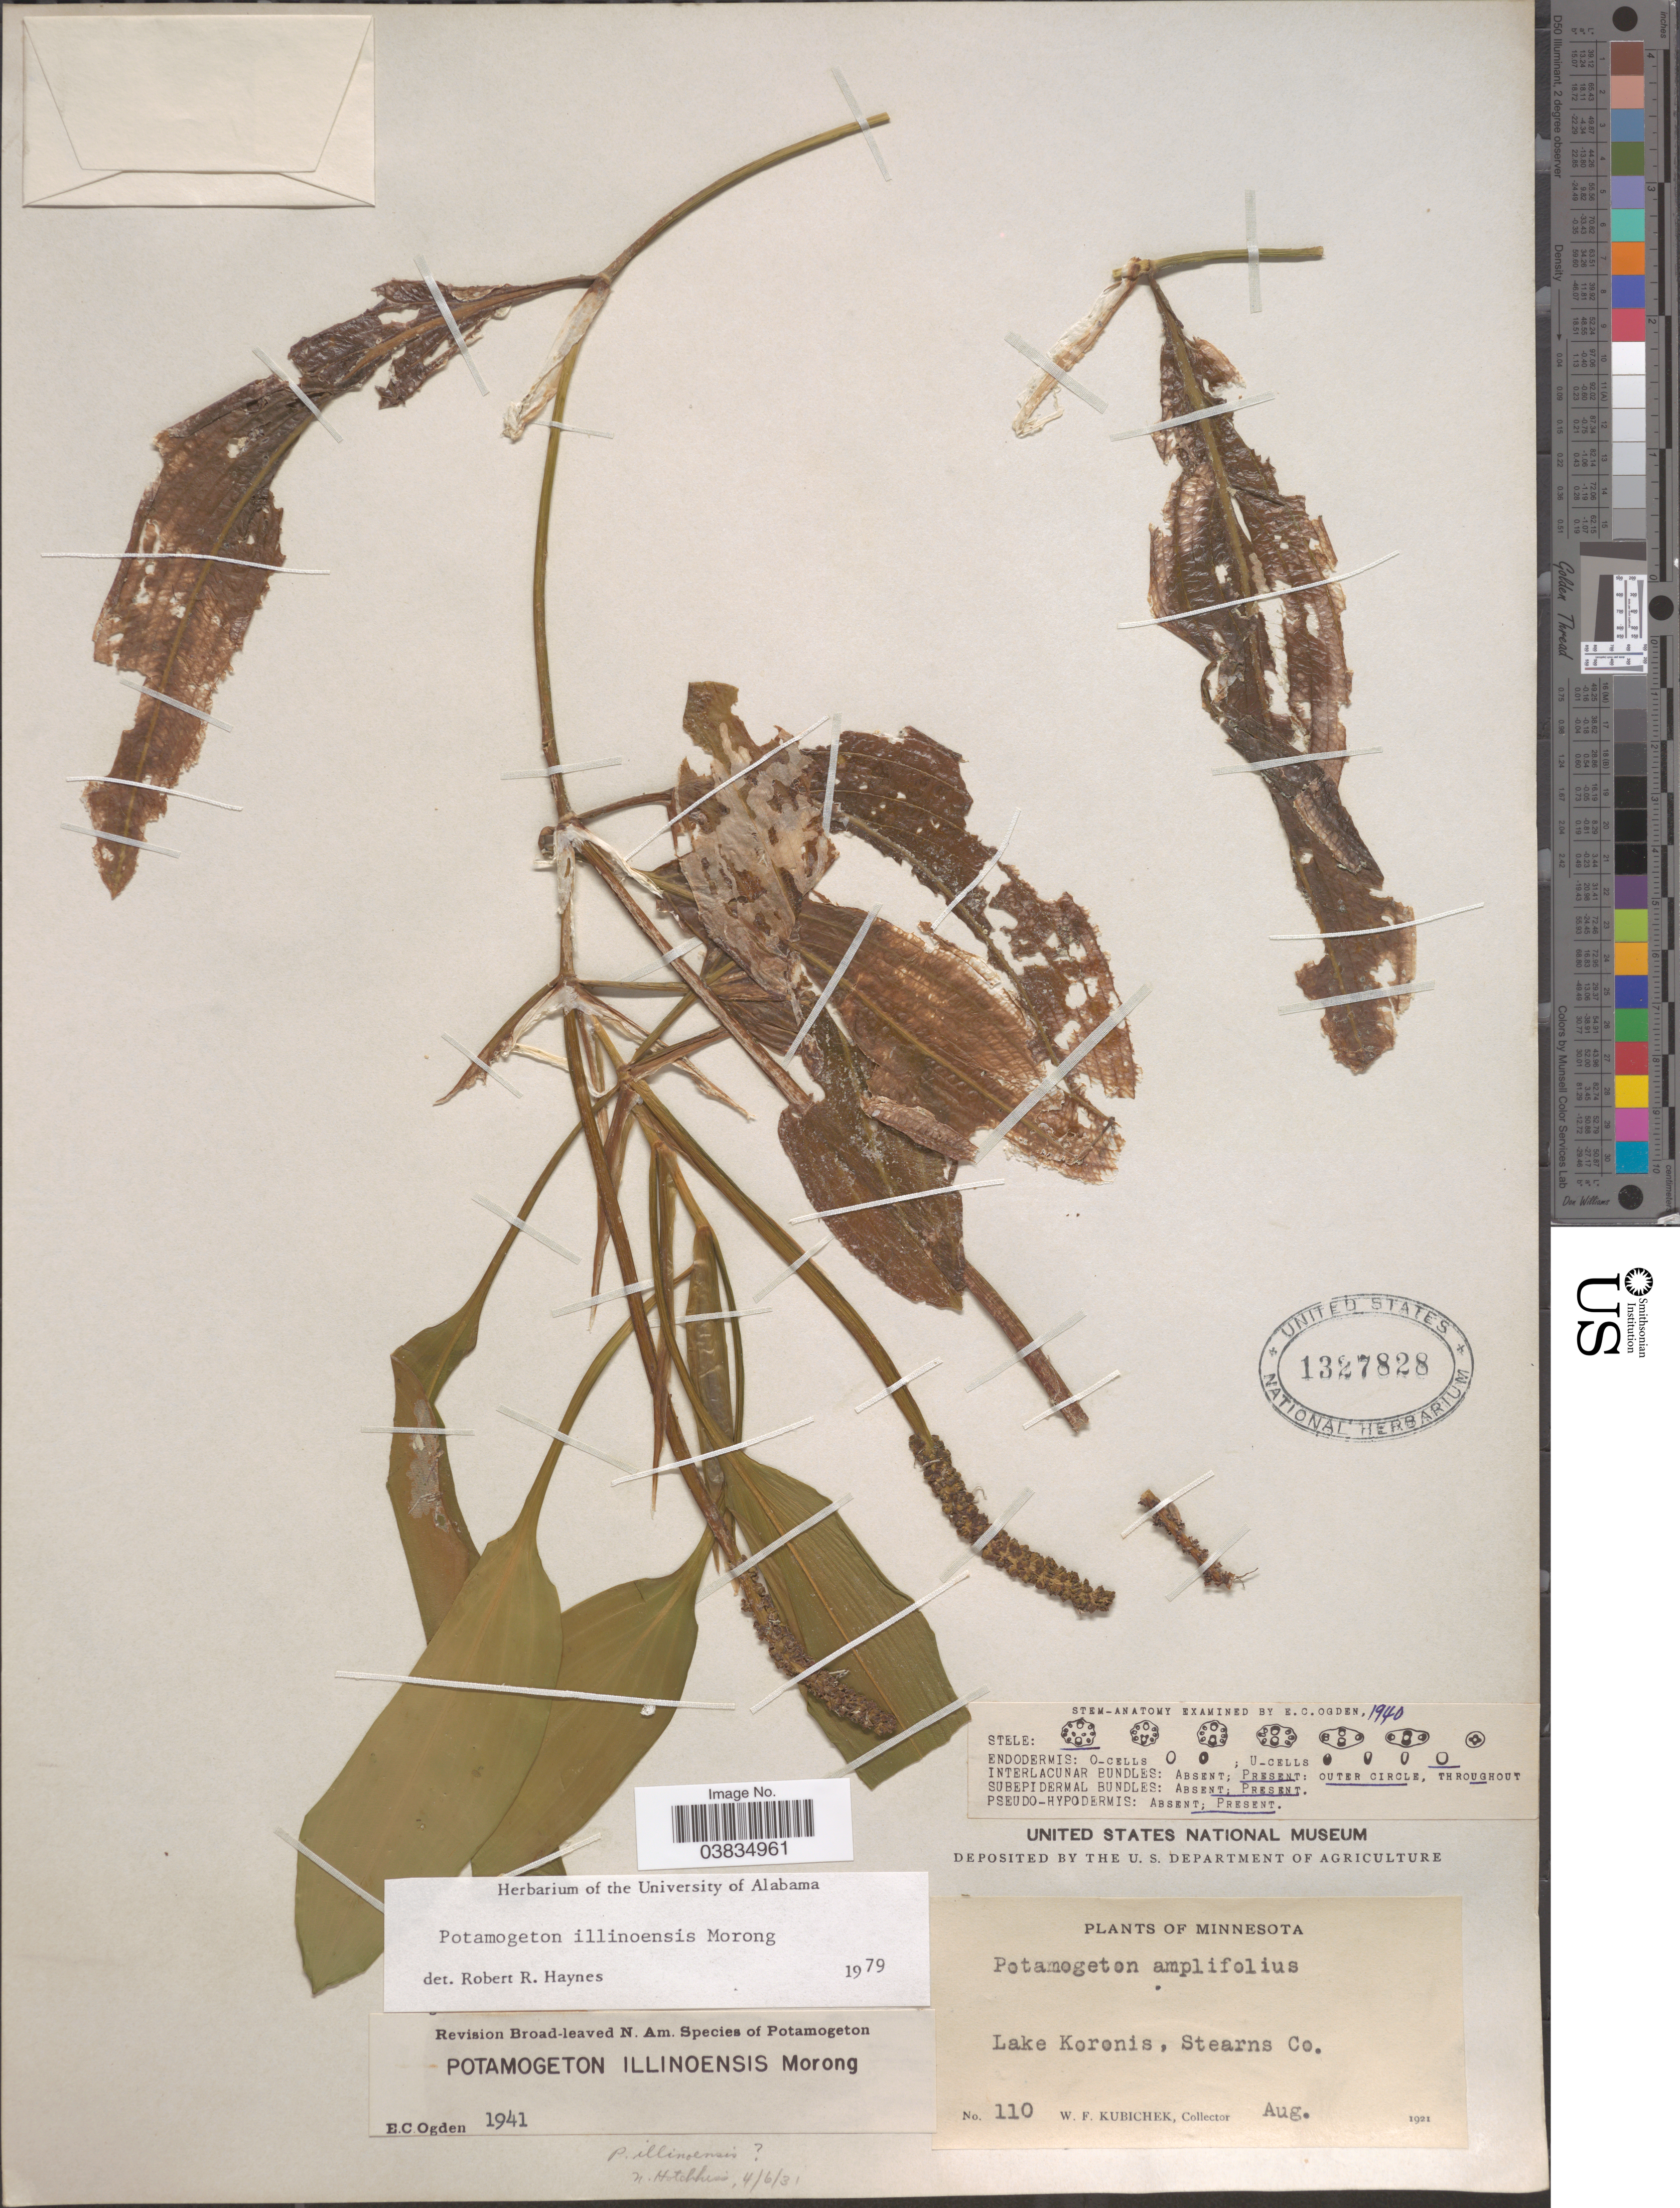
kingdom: Plantae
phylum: Tracheophyta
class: Liliopsida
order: Alismatales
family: Potamogetonaceae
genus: Potamogeton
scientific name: Potamogeton illinoensis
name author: Morong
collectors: W. Kubichek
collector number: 110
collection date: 1921-08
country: United States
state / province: Minnesota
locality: Lake Koronis, Stearns Co.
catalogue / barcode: US 1327828